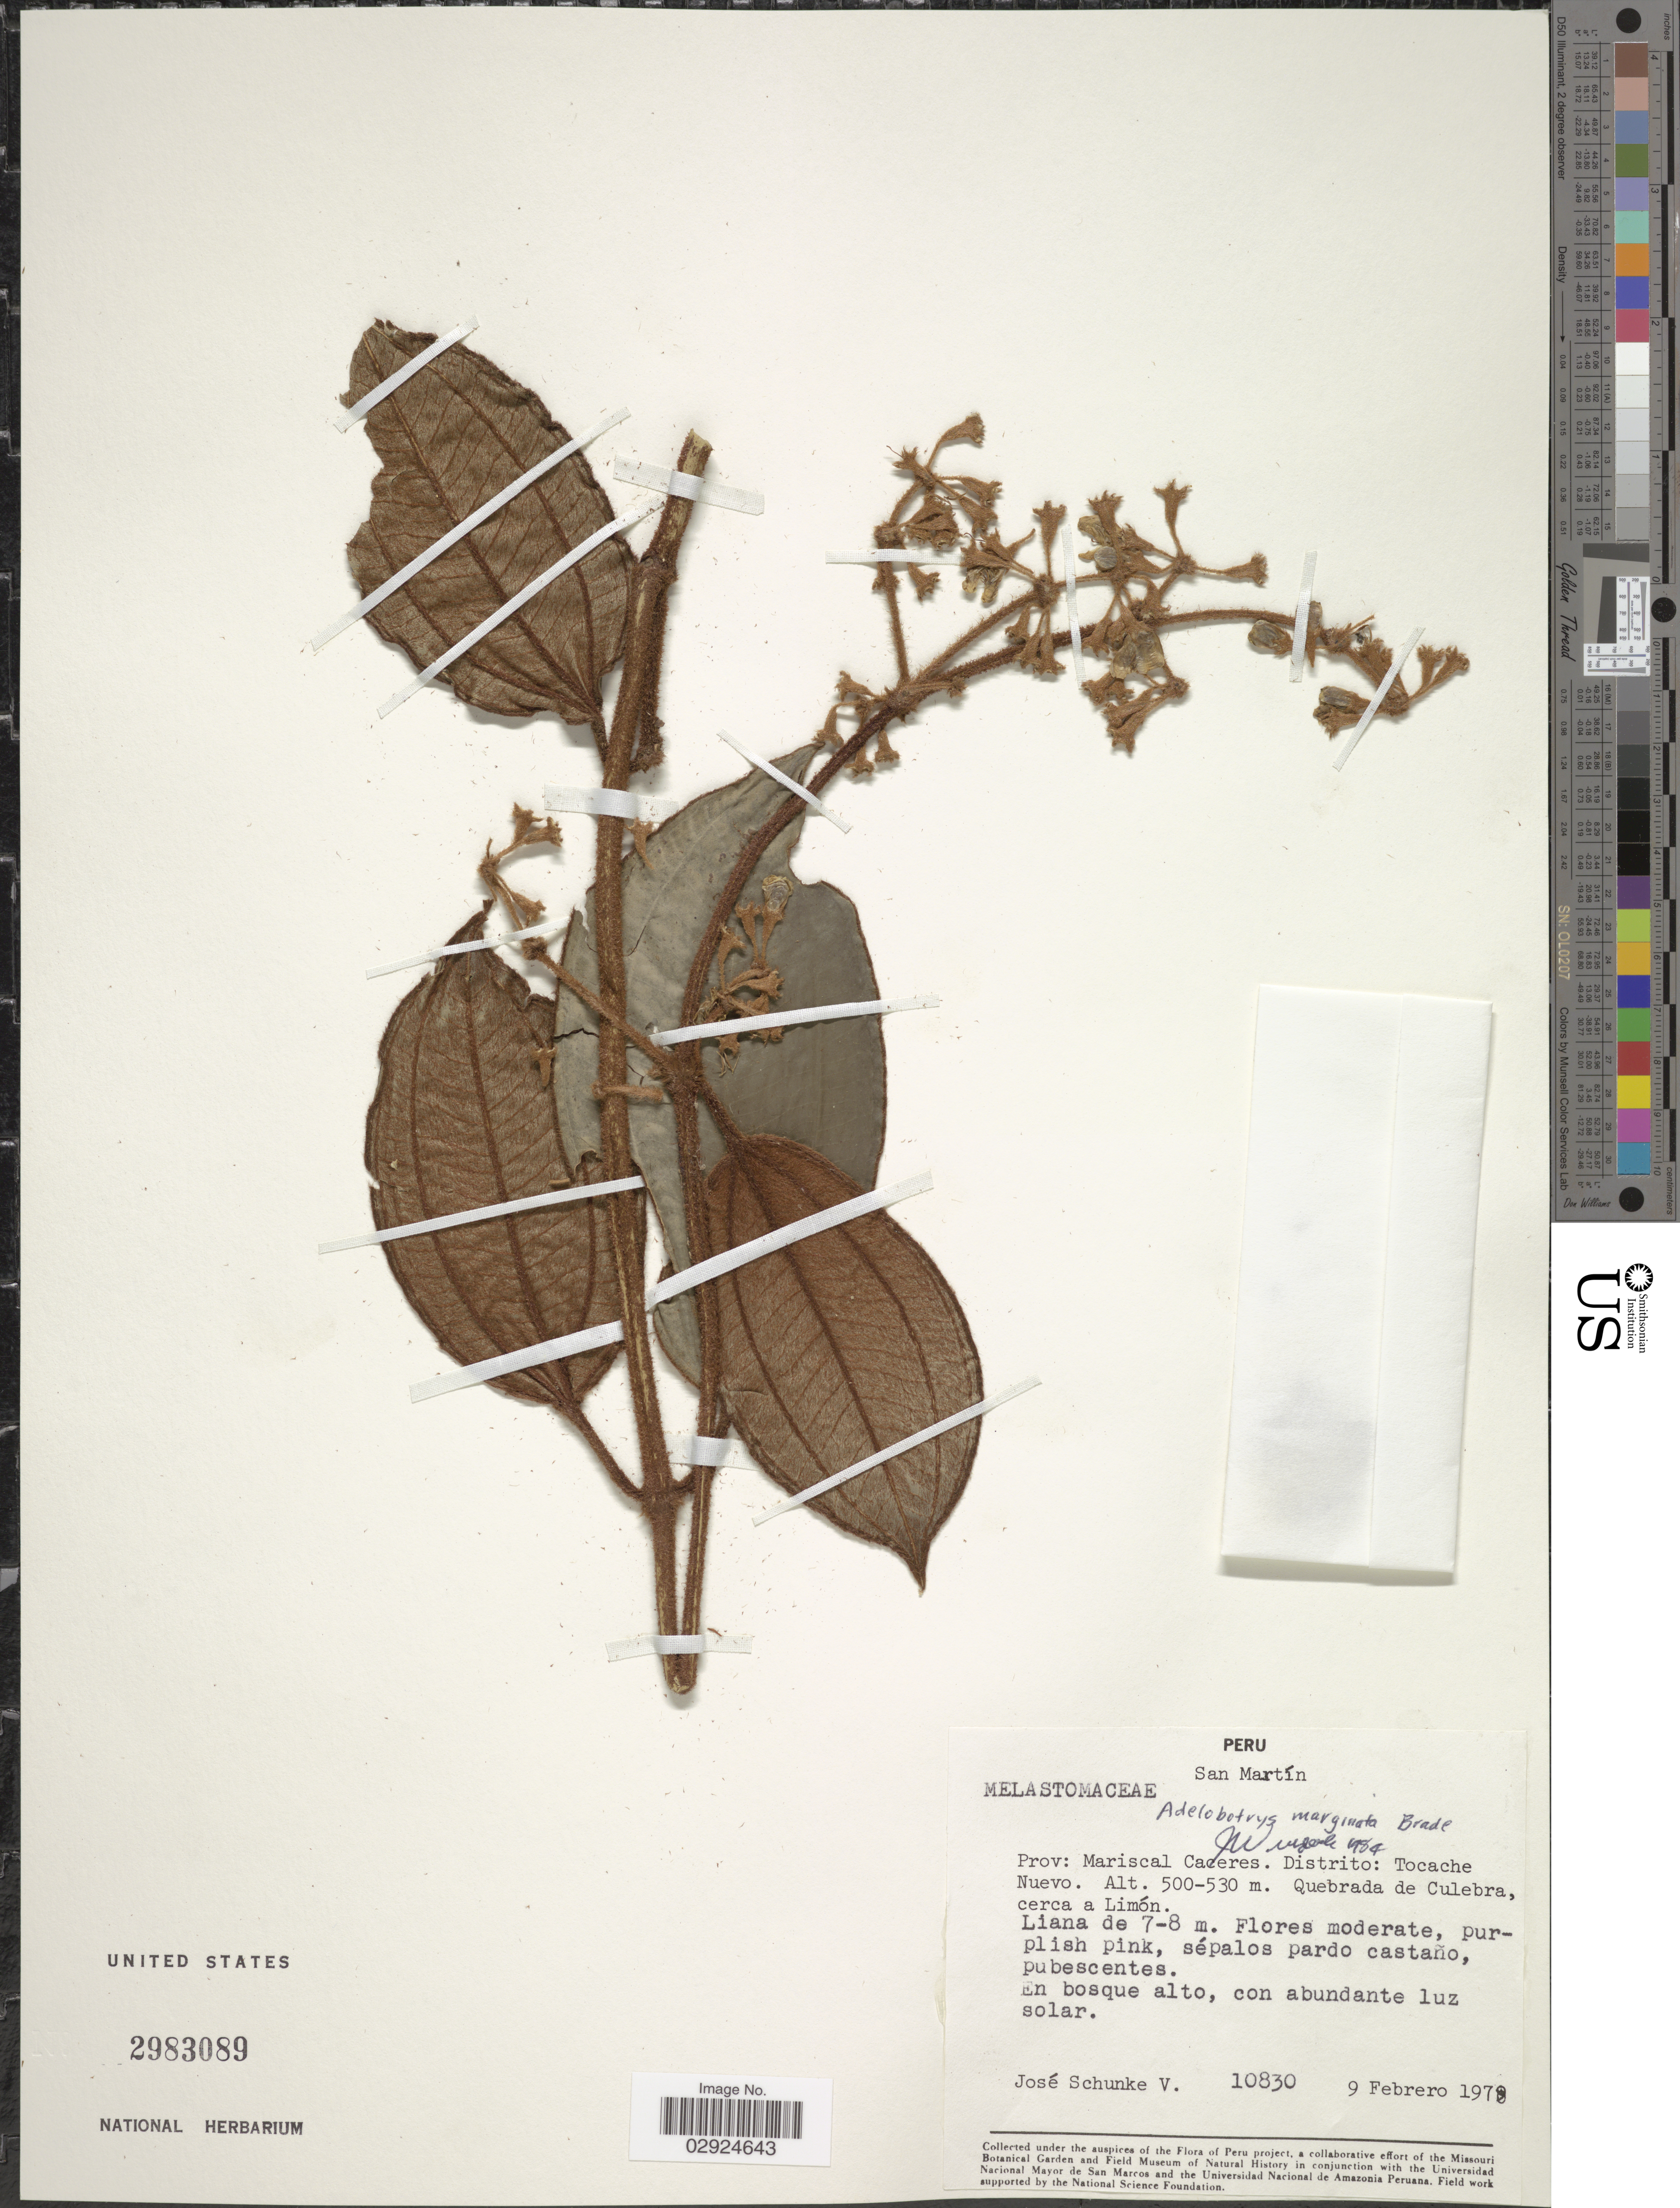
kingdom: Plantae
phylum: Tracheophyta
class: Magnoliopsida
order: Myrtales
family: Melastomataceae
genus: Adelobotrys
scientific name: Adelobotrys marginatus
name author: Brade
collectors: J. Schunke Vigo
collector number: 10830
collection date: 1970-02-09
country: Peru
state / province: San Martín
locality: Prov: Mariscal Caceres. Distrito: Tocache Nuevo. Quebrada de Culebra, cerca a Limón.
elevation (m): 500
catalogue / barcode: US 2983089